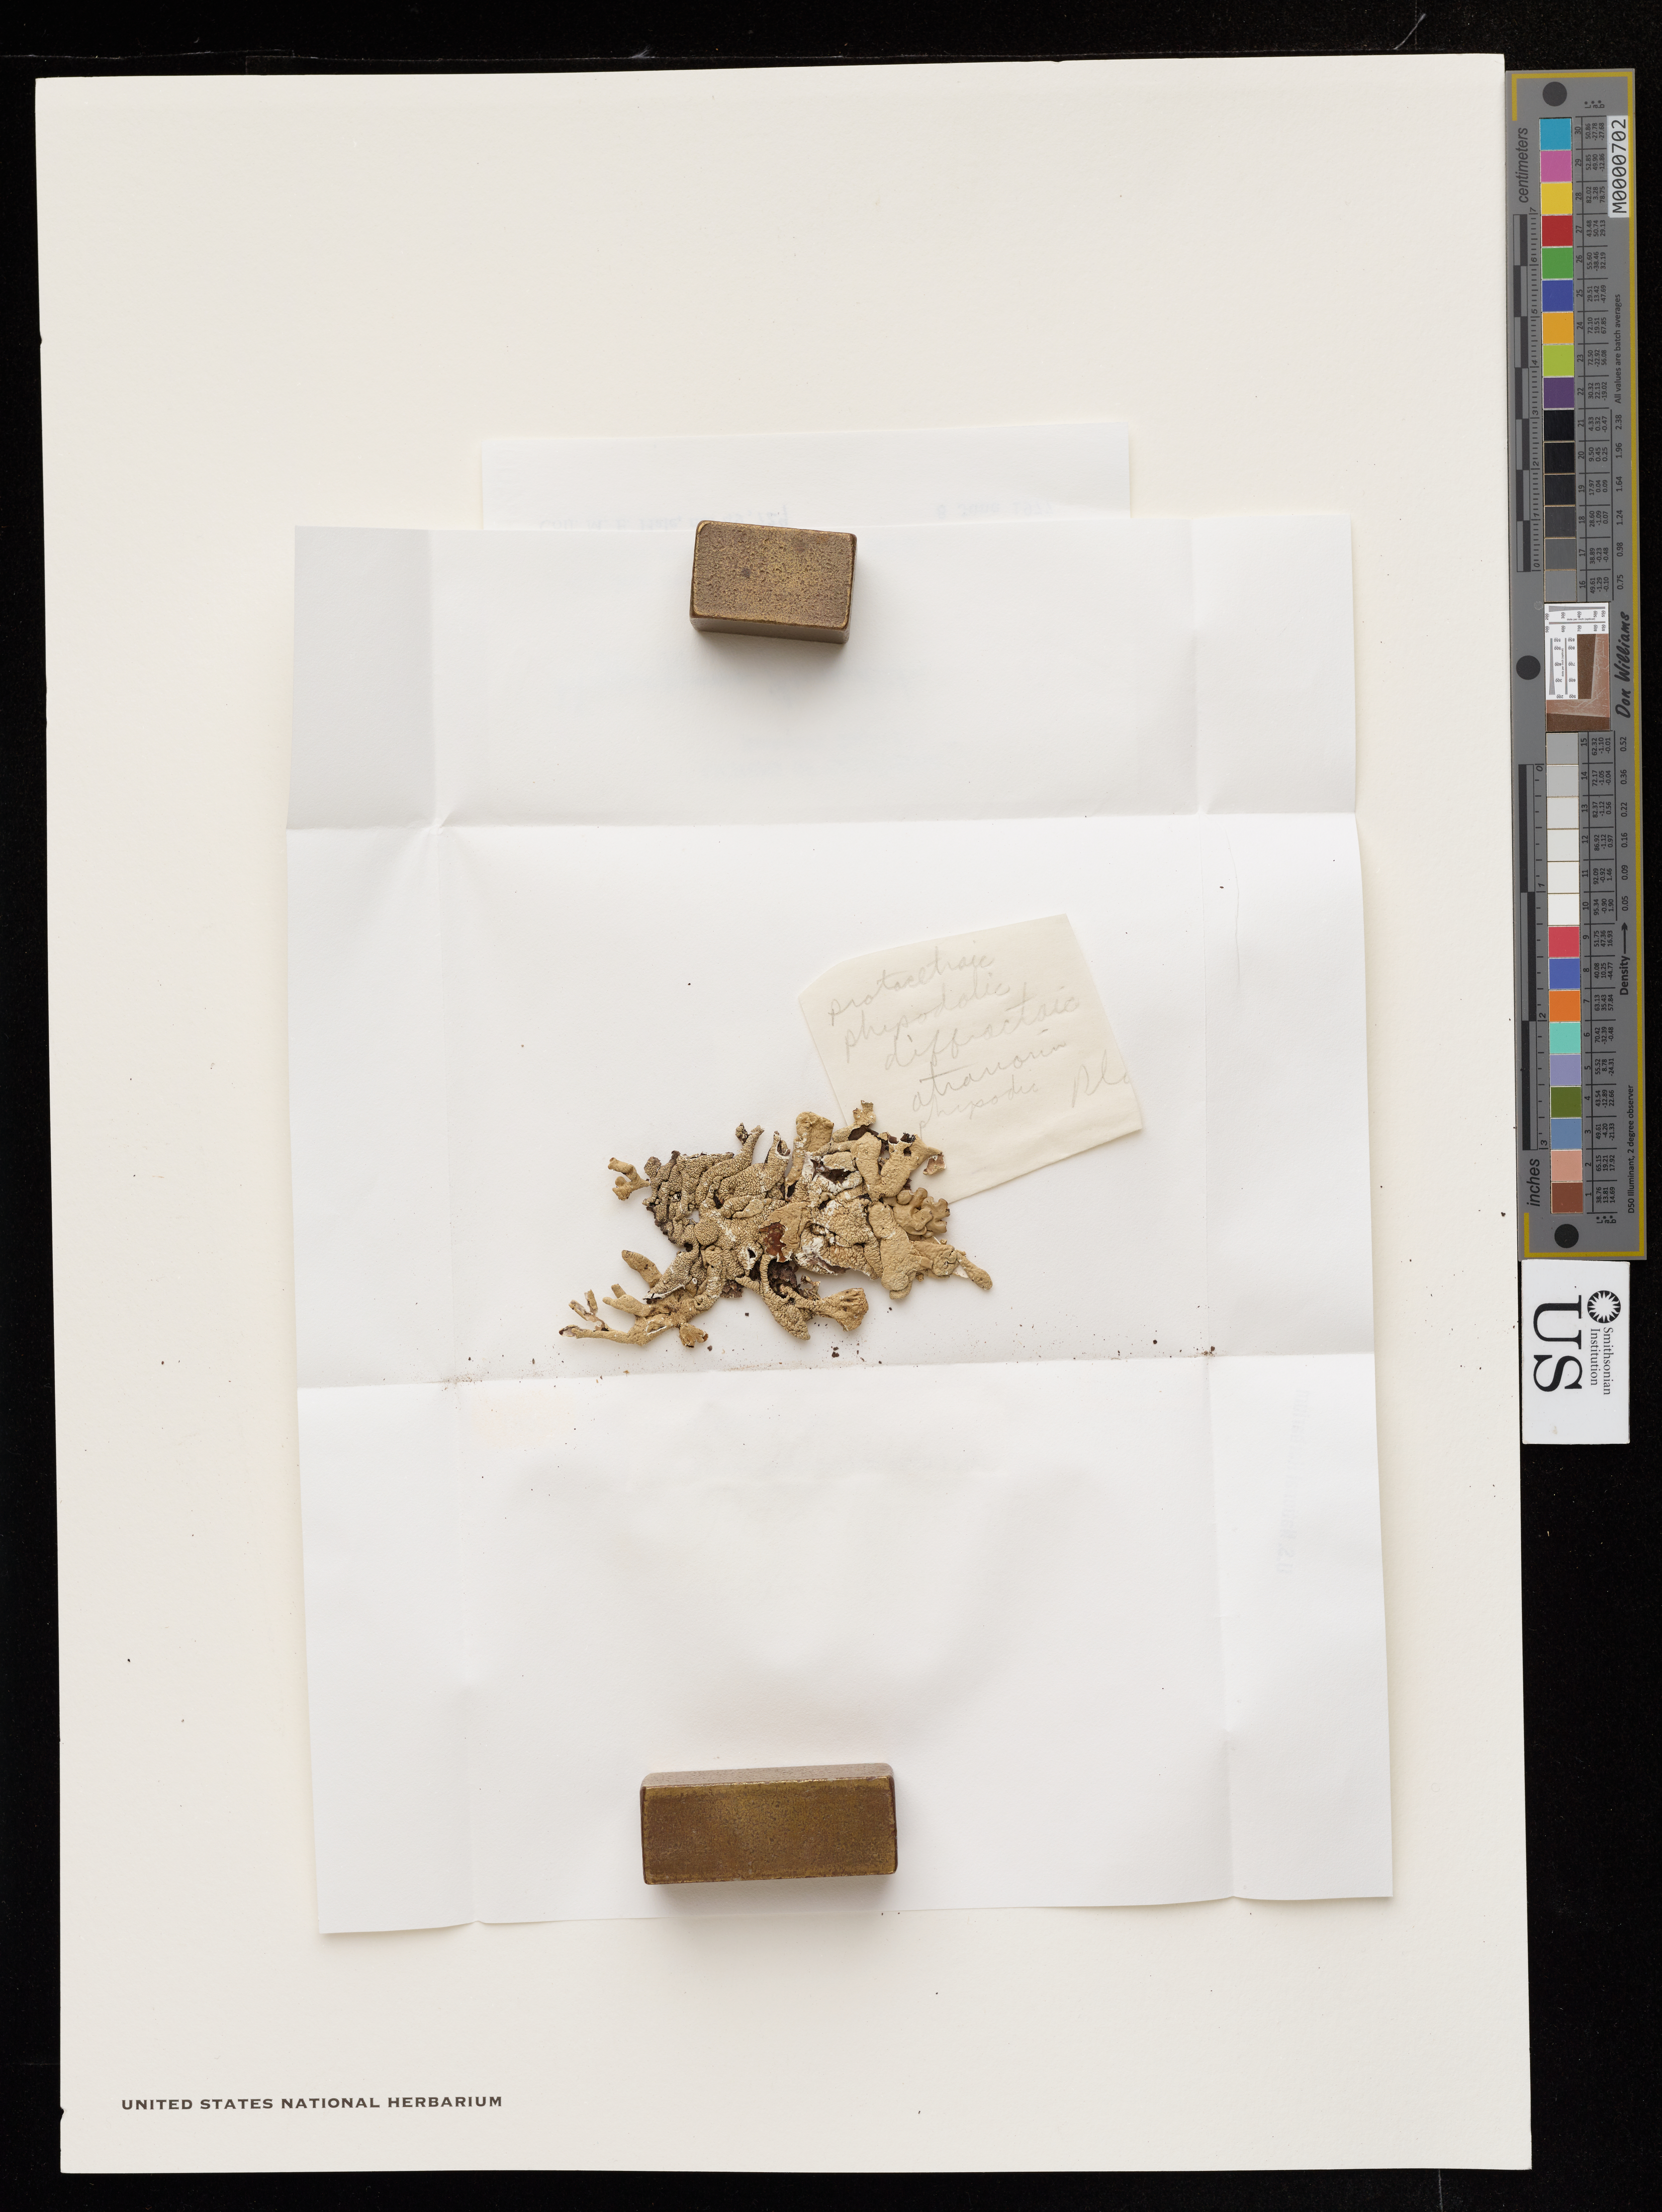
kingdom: Fungi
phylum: Ascomycota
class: Lecanoromycetes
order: Lecanorales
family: Parmeliaceae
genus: Hypogymnia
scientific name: Hypogymnia enteromorpha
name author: (Ach.) Nyl.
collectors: M. Hale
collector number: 49729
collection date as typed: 08 Jun 1977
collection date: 1977-06-08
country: United States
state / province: California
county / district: Humboldt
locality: Humboldt state park